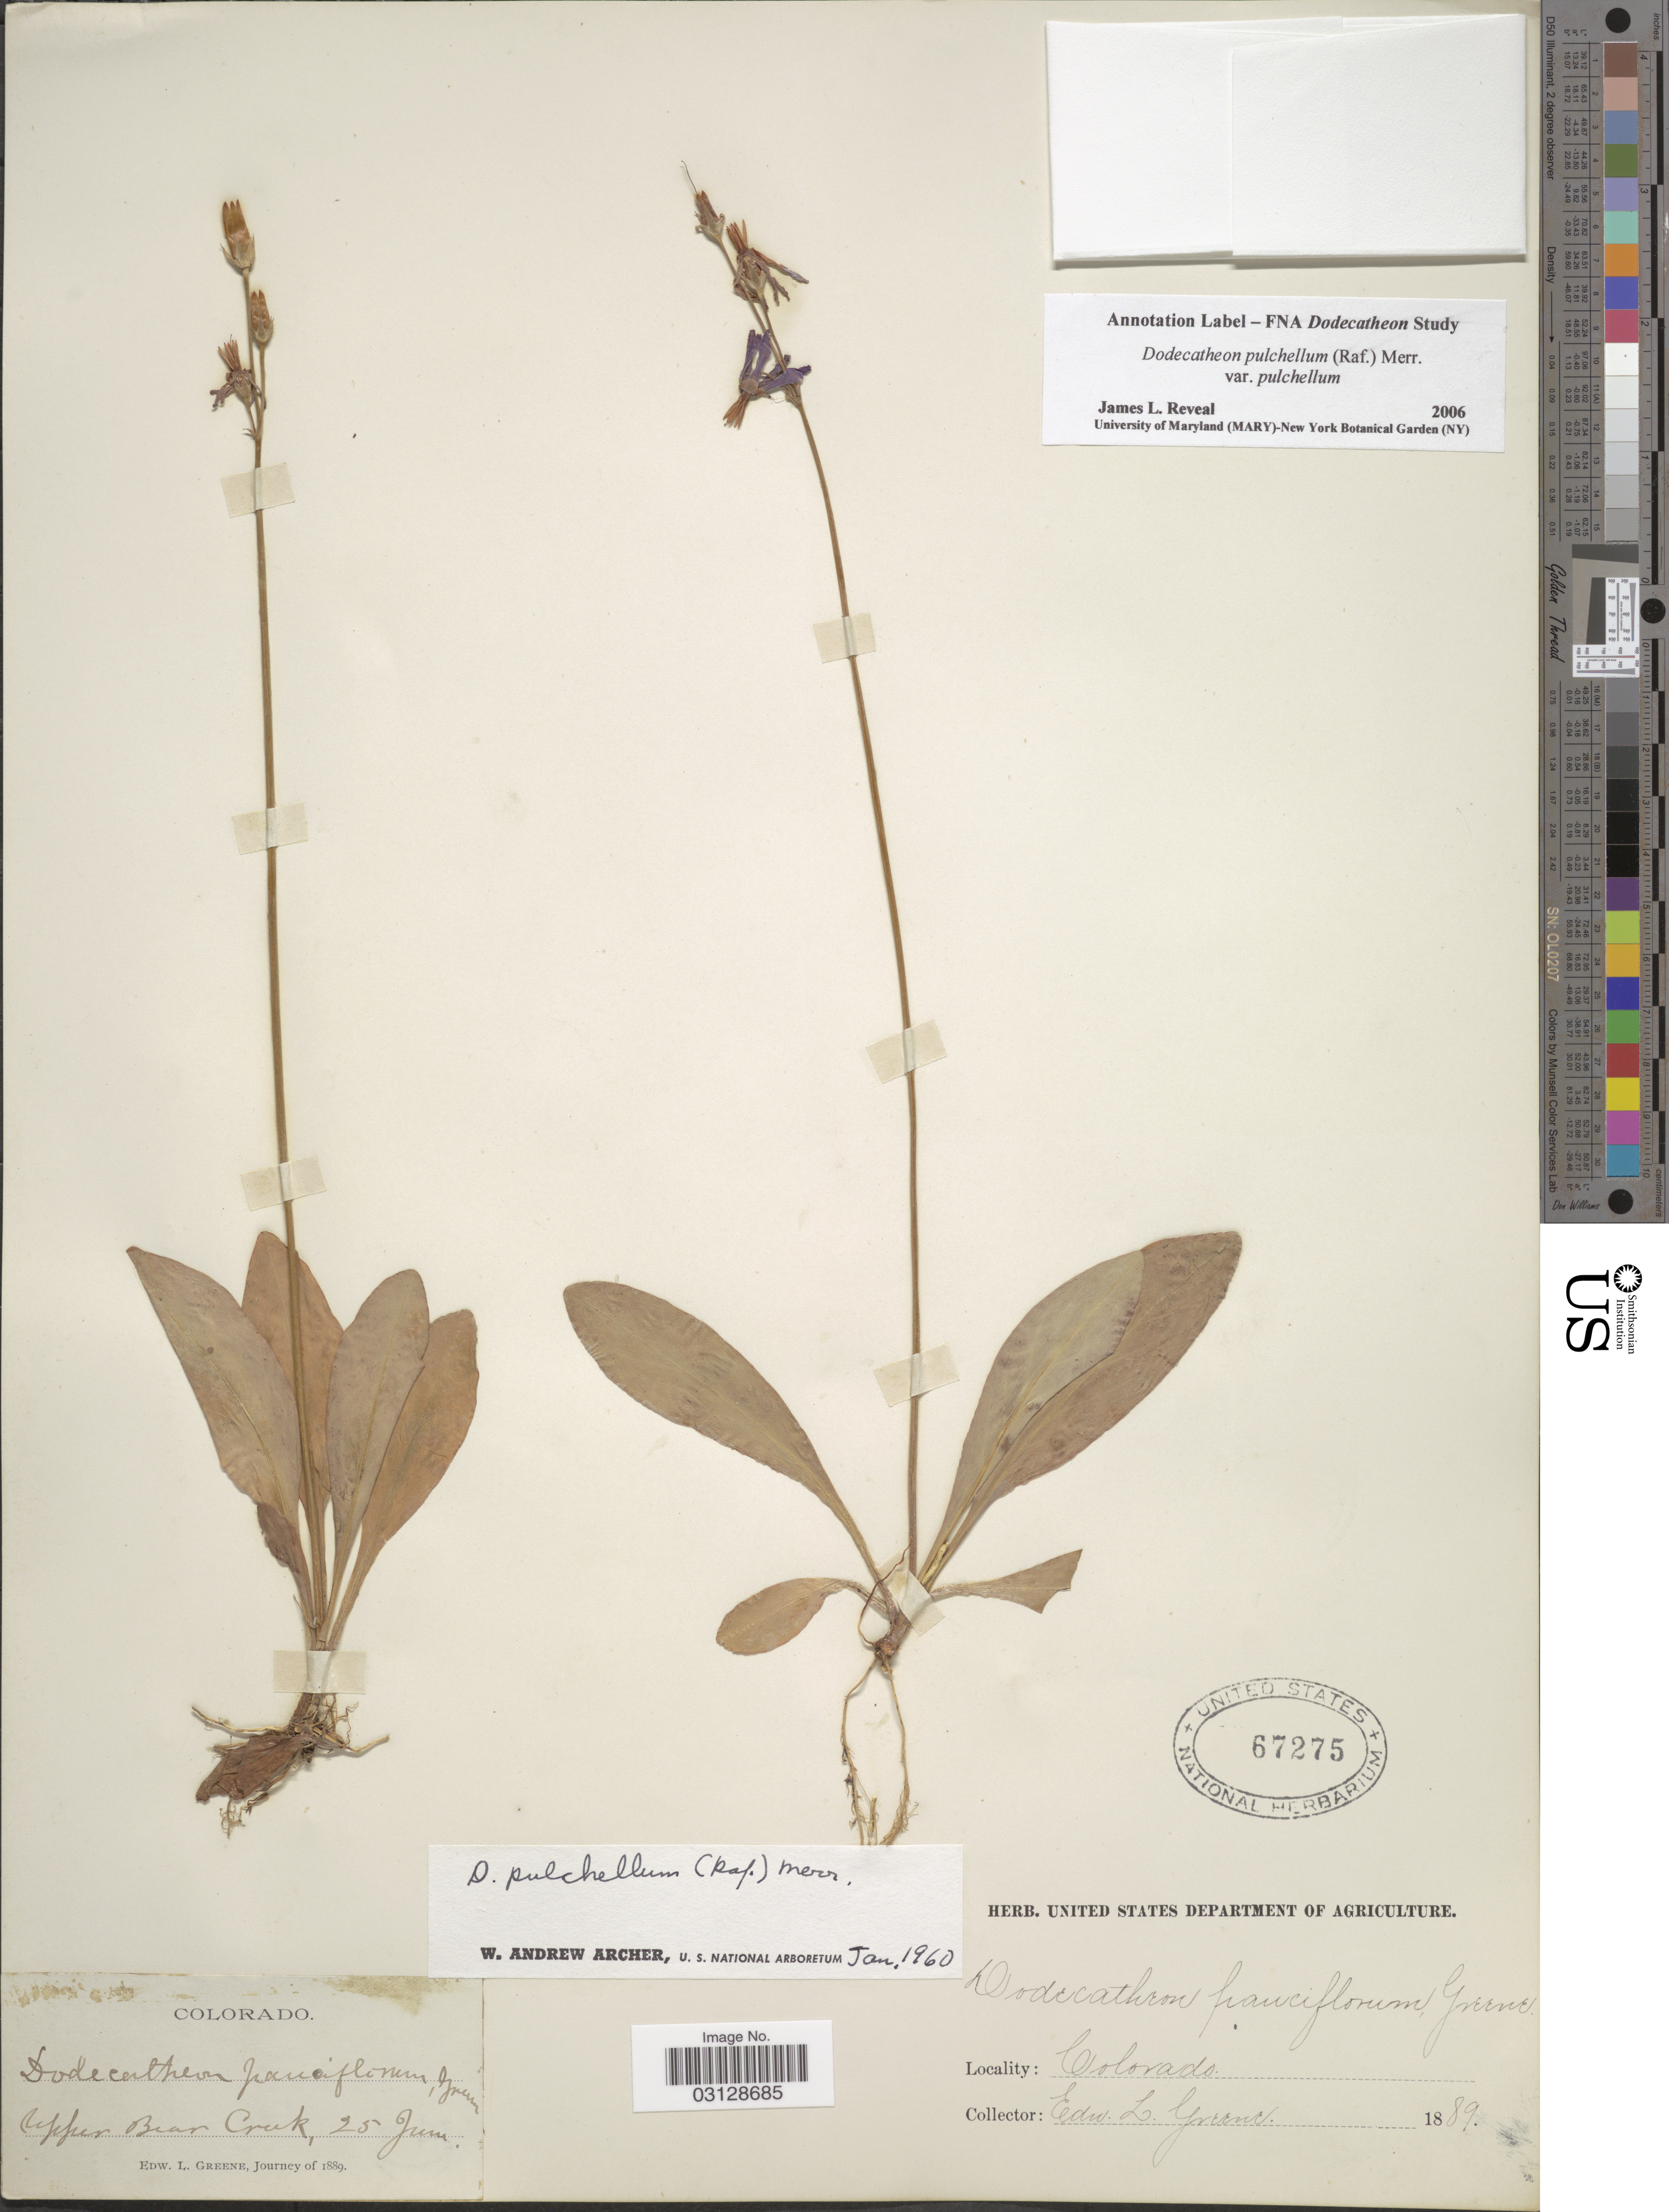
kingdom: Plantae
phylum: Tracheophyta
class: Magnoliopsida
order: Ericales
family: Primulaceae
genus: Dodecatheon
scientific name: Dodecatheon pulchellum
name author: (Raf.) Merr.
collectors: E. L. Greene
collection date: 1889-06-25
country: United States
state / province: Colorado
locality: Upper Bear Creek.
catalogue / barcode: US 67275